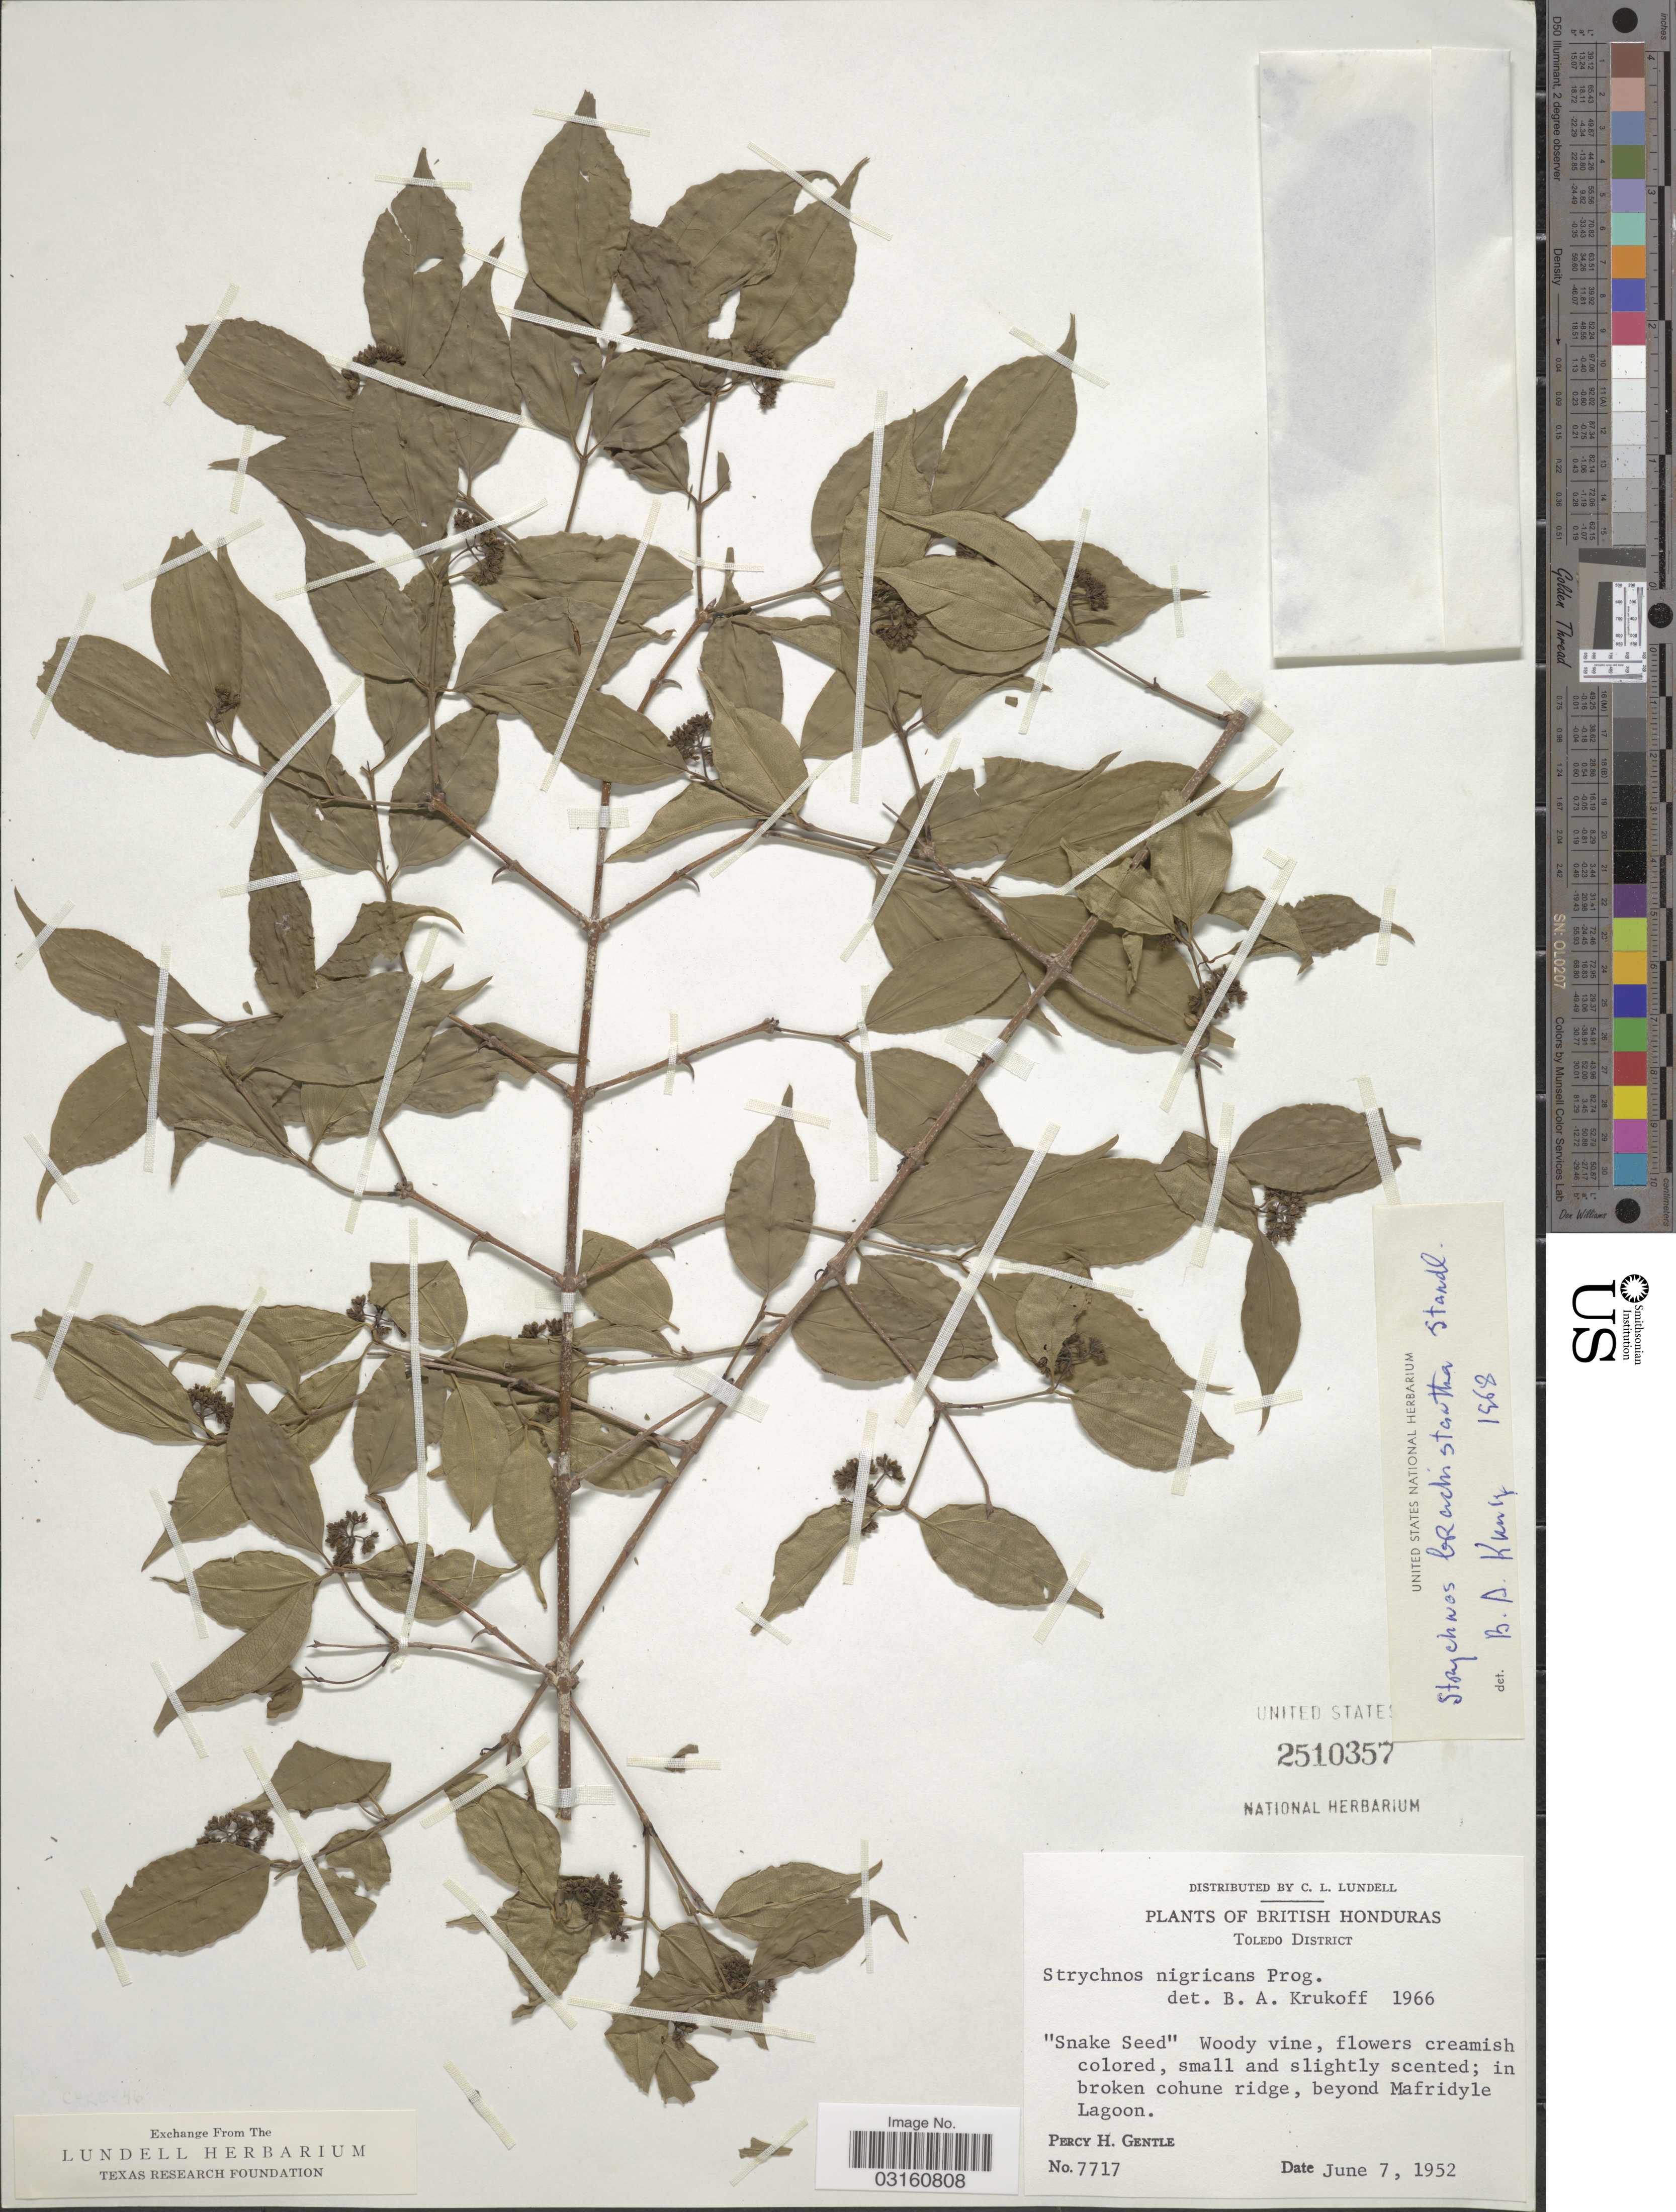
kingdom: Plantae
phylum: Tracheophyta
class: Magnoliopsida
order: Gentianales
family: Loganiaceae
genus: Strychnos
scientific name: Strychnos brachistantha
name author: Standl.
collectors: P. H. Gentle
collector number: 7717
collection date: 1952-06-07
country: Belize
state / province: Toledo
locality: British Honduras. Toledo District. In broken cohune ridge, beyond Mafridyle Lagoon.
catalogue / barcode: US 2510357